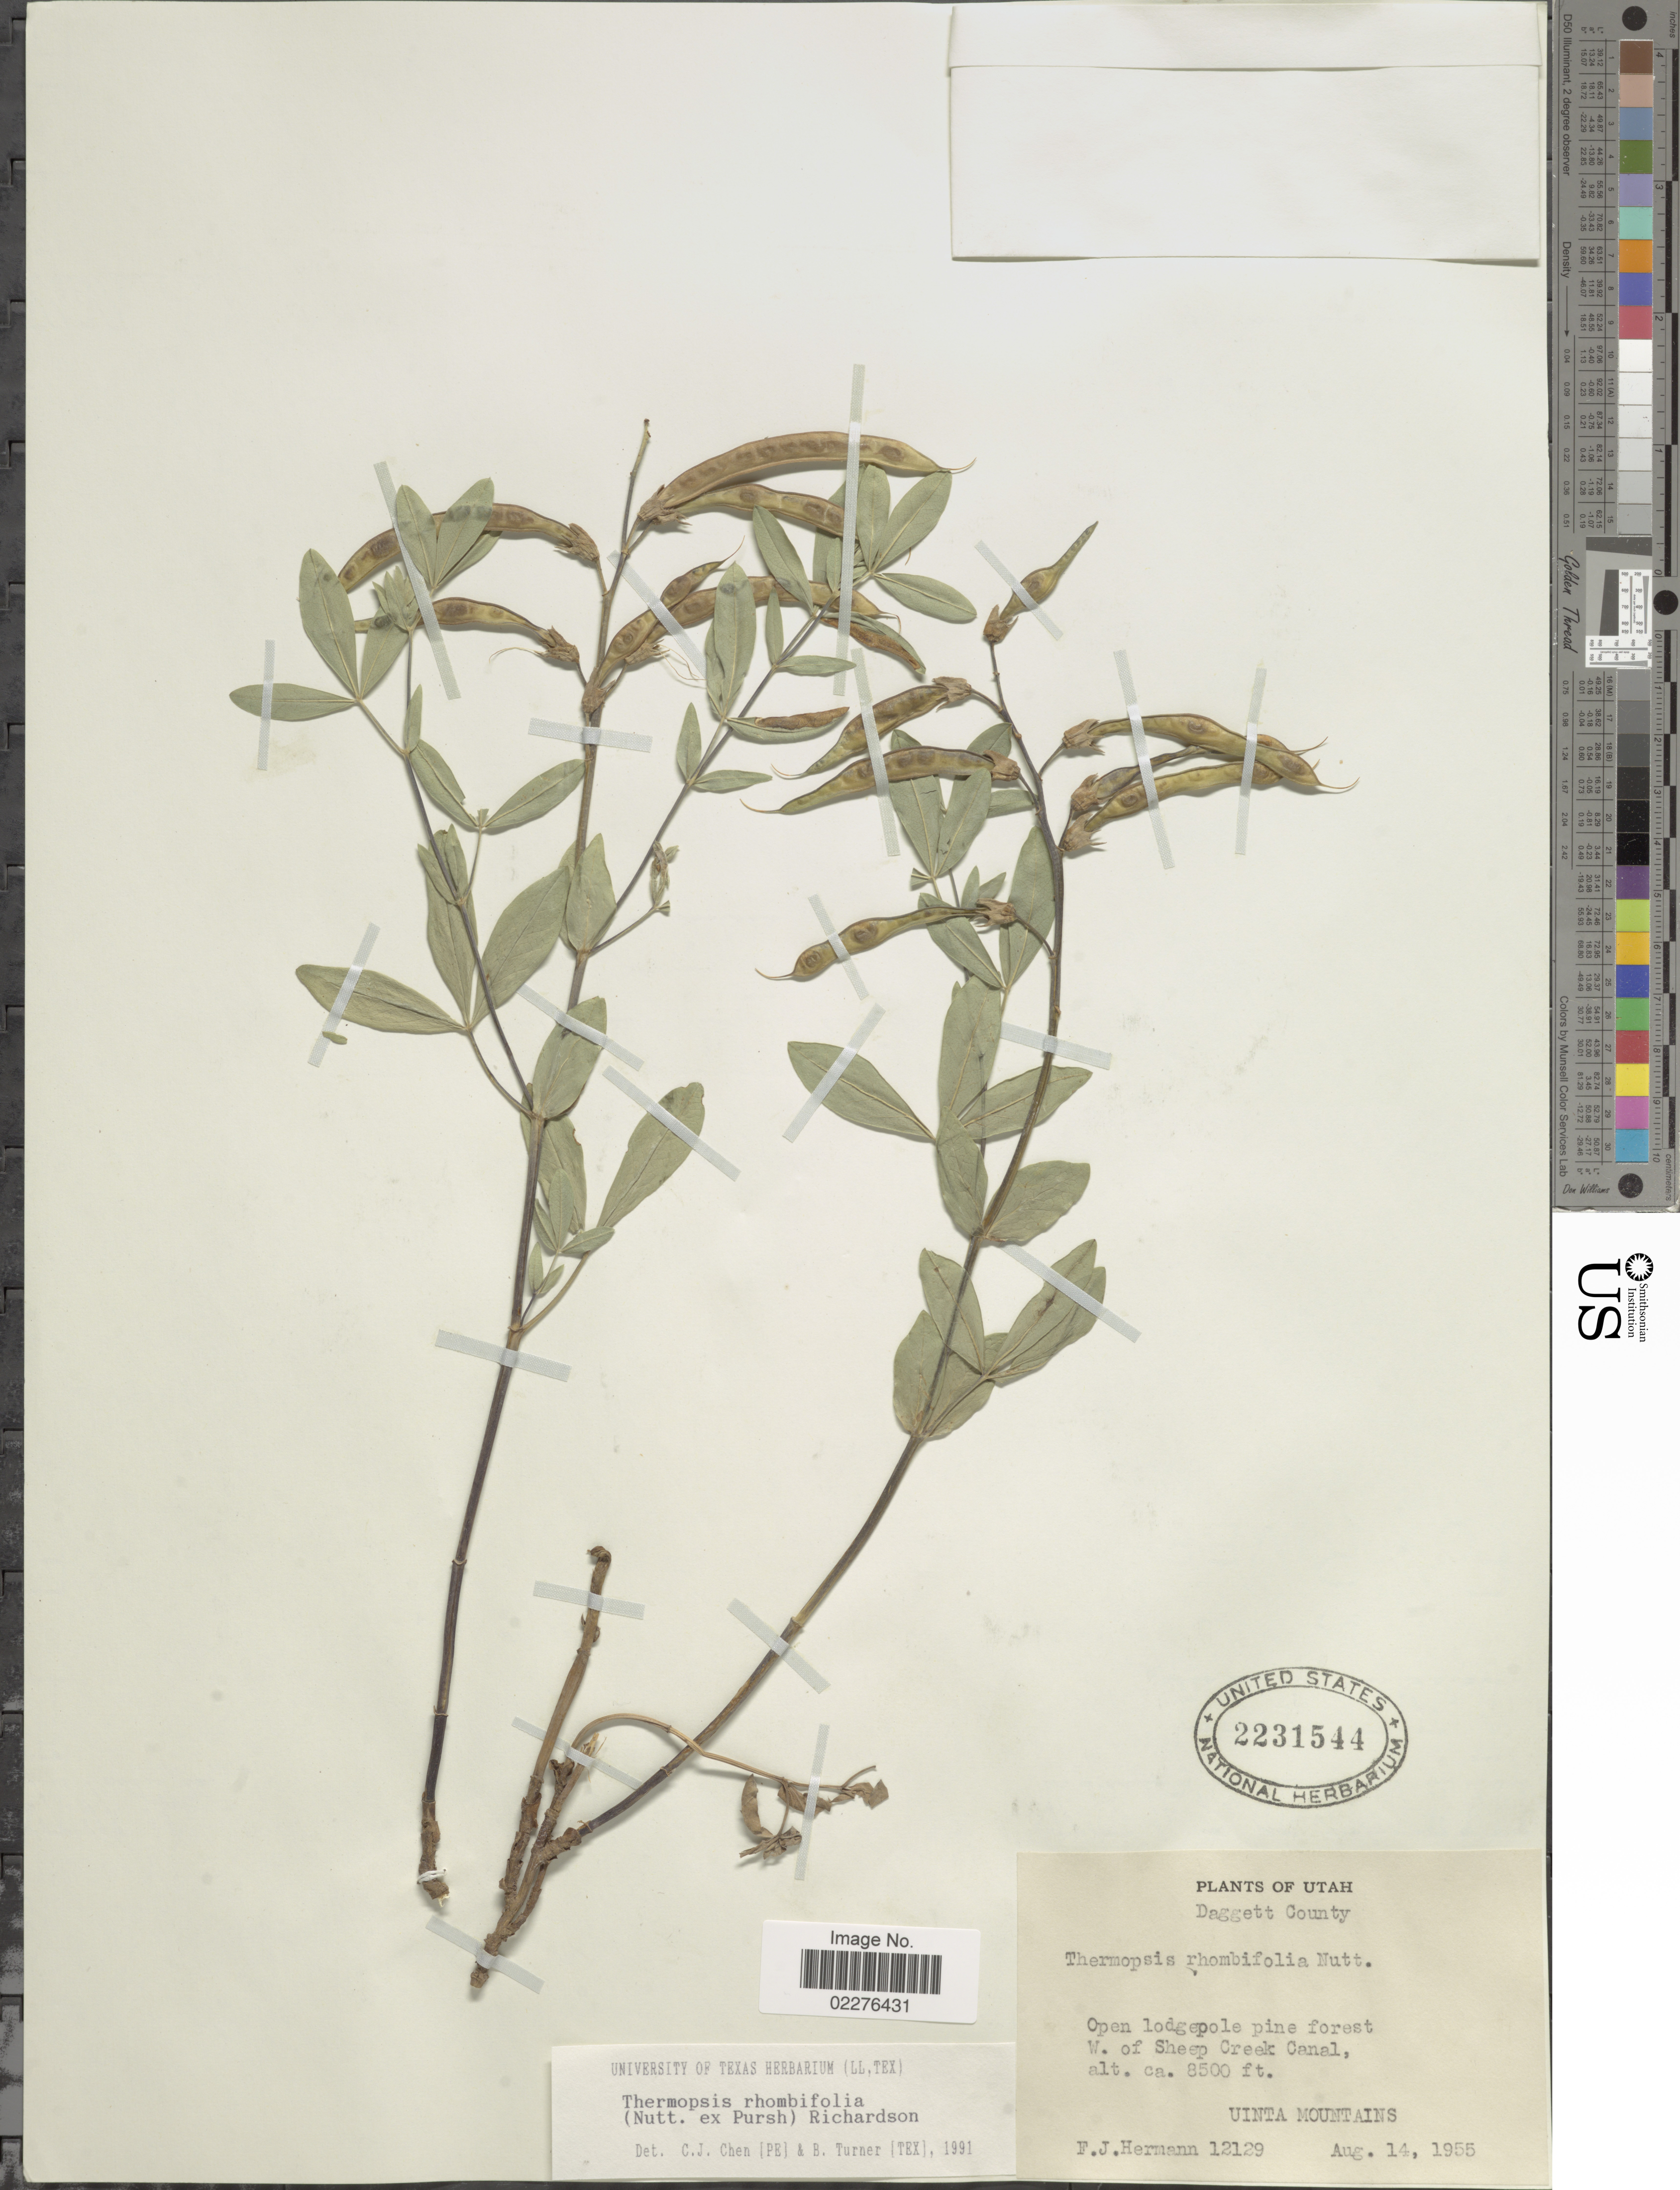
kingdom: Plantae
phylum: Tracheophyta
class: Magnoliopsida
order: Fabales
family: Fabaceae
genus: Thermopsis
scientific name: Thermopsis rhombifolia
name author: Richardson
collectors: F. J. Hermann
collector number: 12129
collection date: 1955-08-14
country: United States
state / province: Utah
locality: Dagget County, Open lodgepole pine forest W of Sheep Creek Canal, Uinta Mountains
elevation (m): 2591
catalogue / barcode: US 2231544